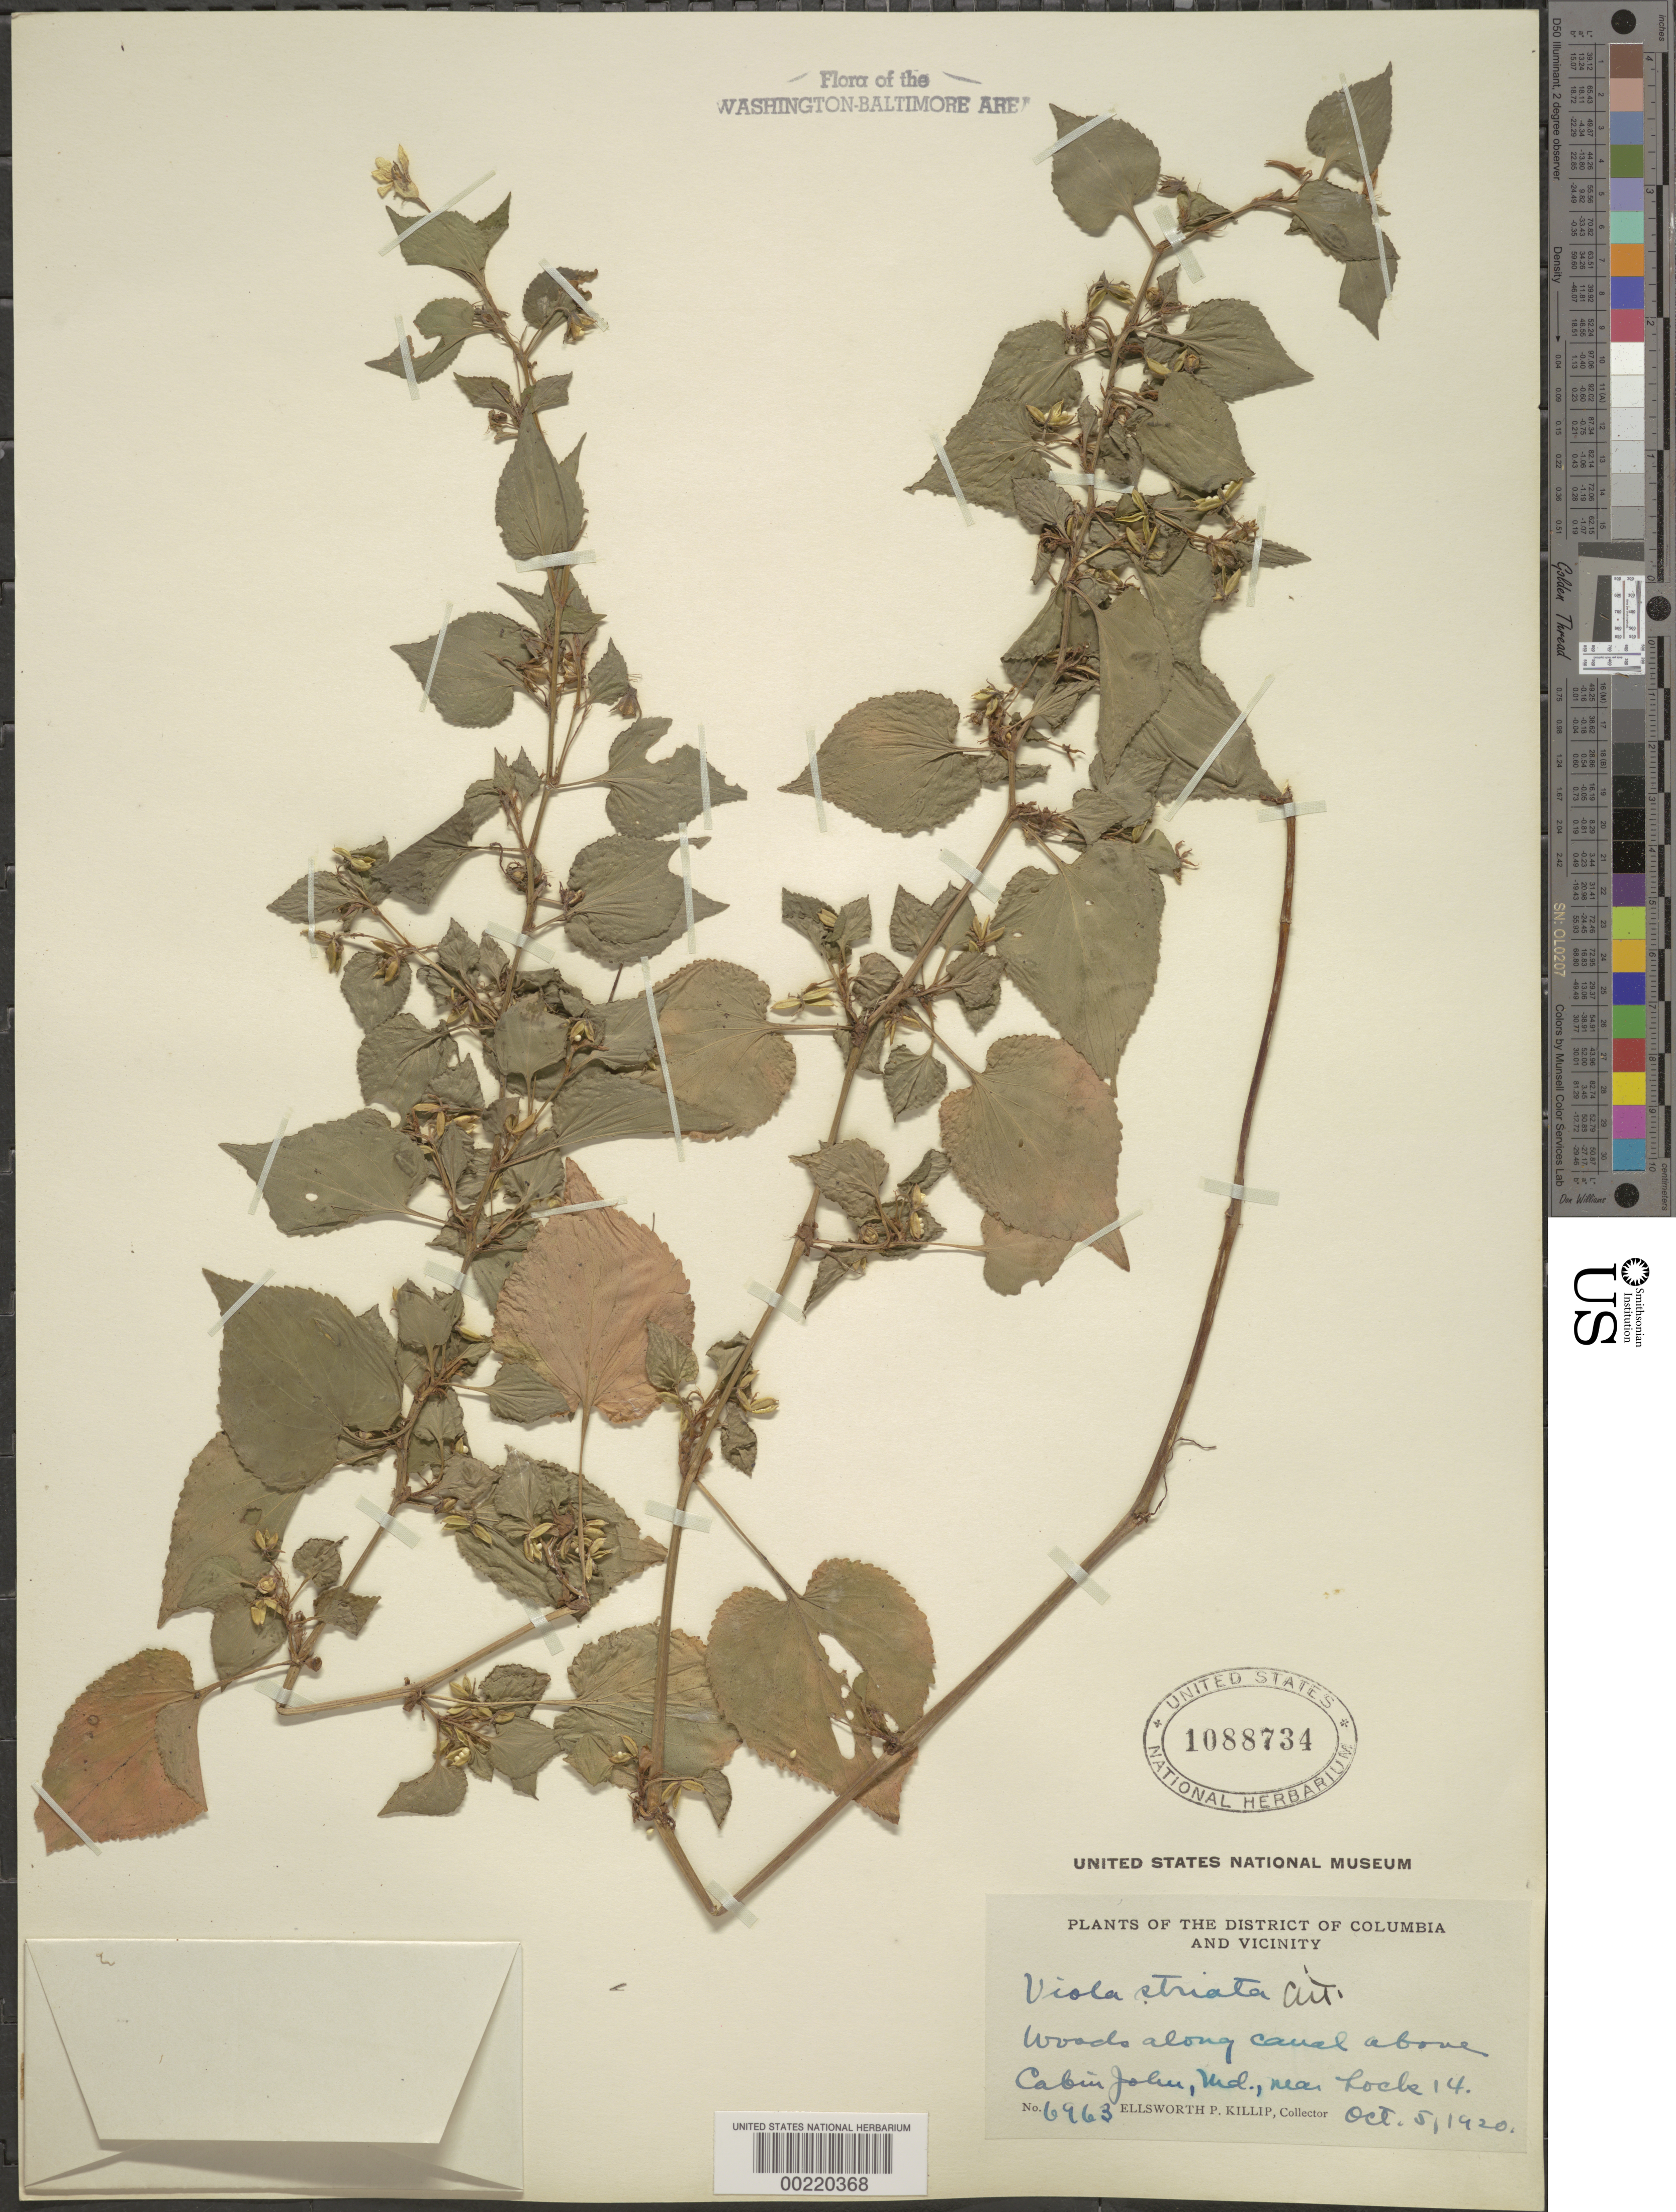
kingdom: Plantae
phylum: Tracheophyta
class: Magnoliopsida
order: Malpighiales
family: Violaceae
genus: Viola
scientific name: Viola striata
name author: Aiton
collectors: E. P. Killip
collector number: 6963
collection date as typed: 05 Oct 1919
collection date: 1919-10-05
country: United States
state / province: Maryland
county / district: Montgomery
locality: C. & O. Canal above Cabin John, Lock 14 vicinity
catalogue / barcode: US 1088734